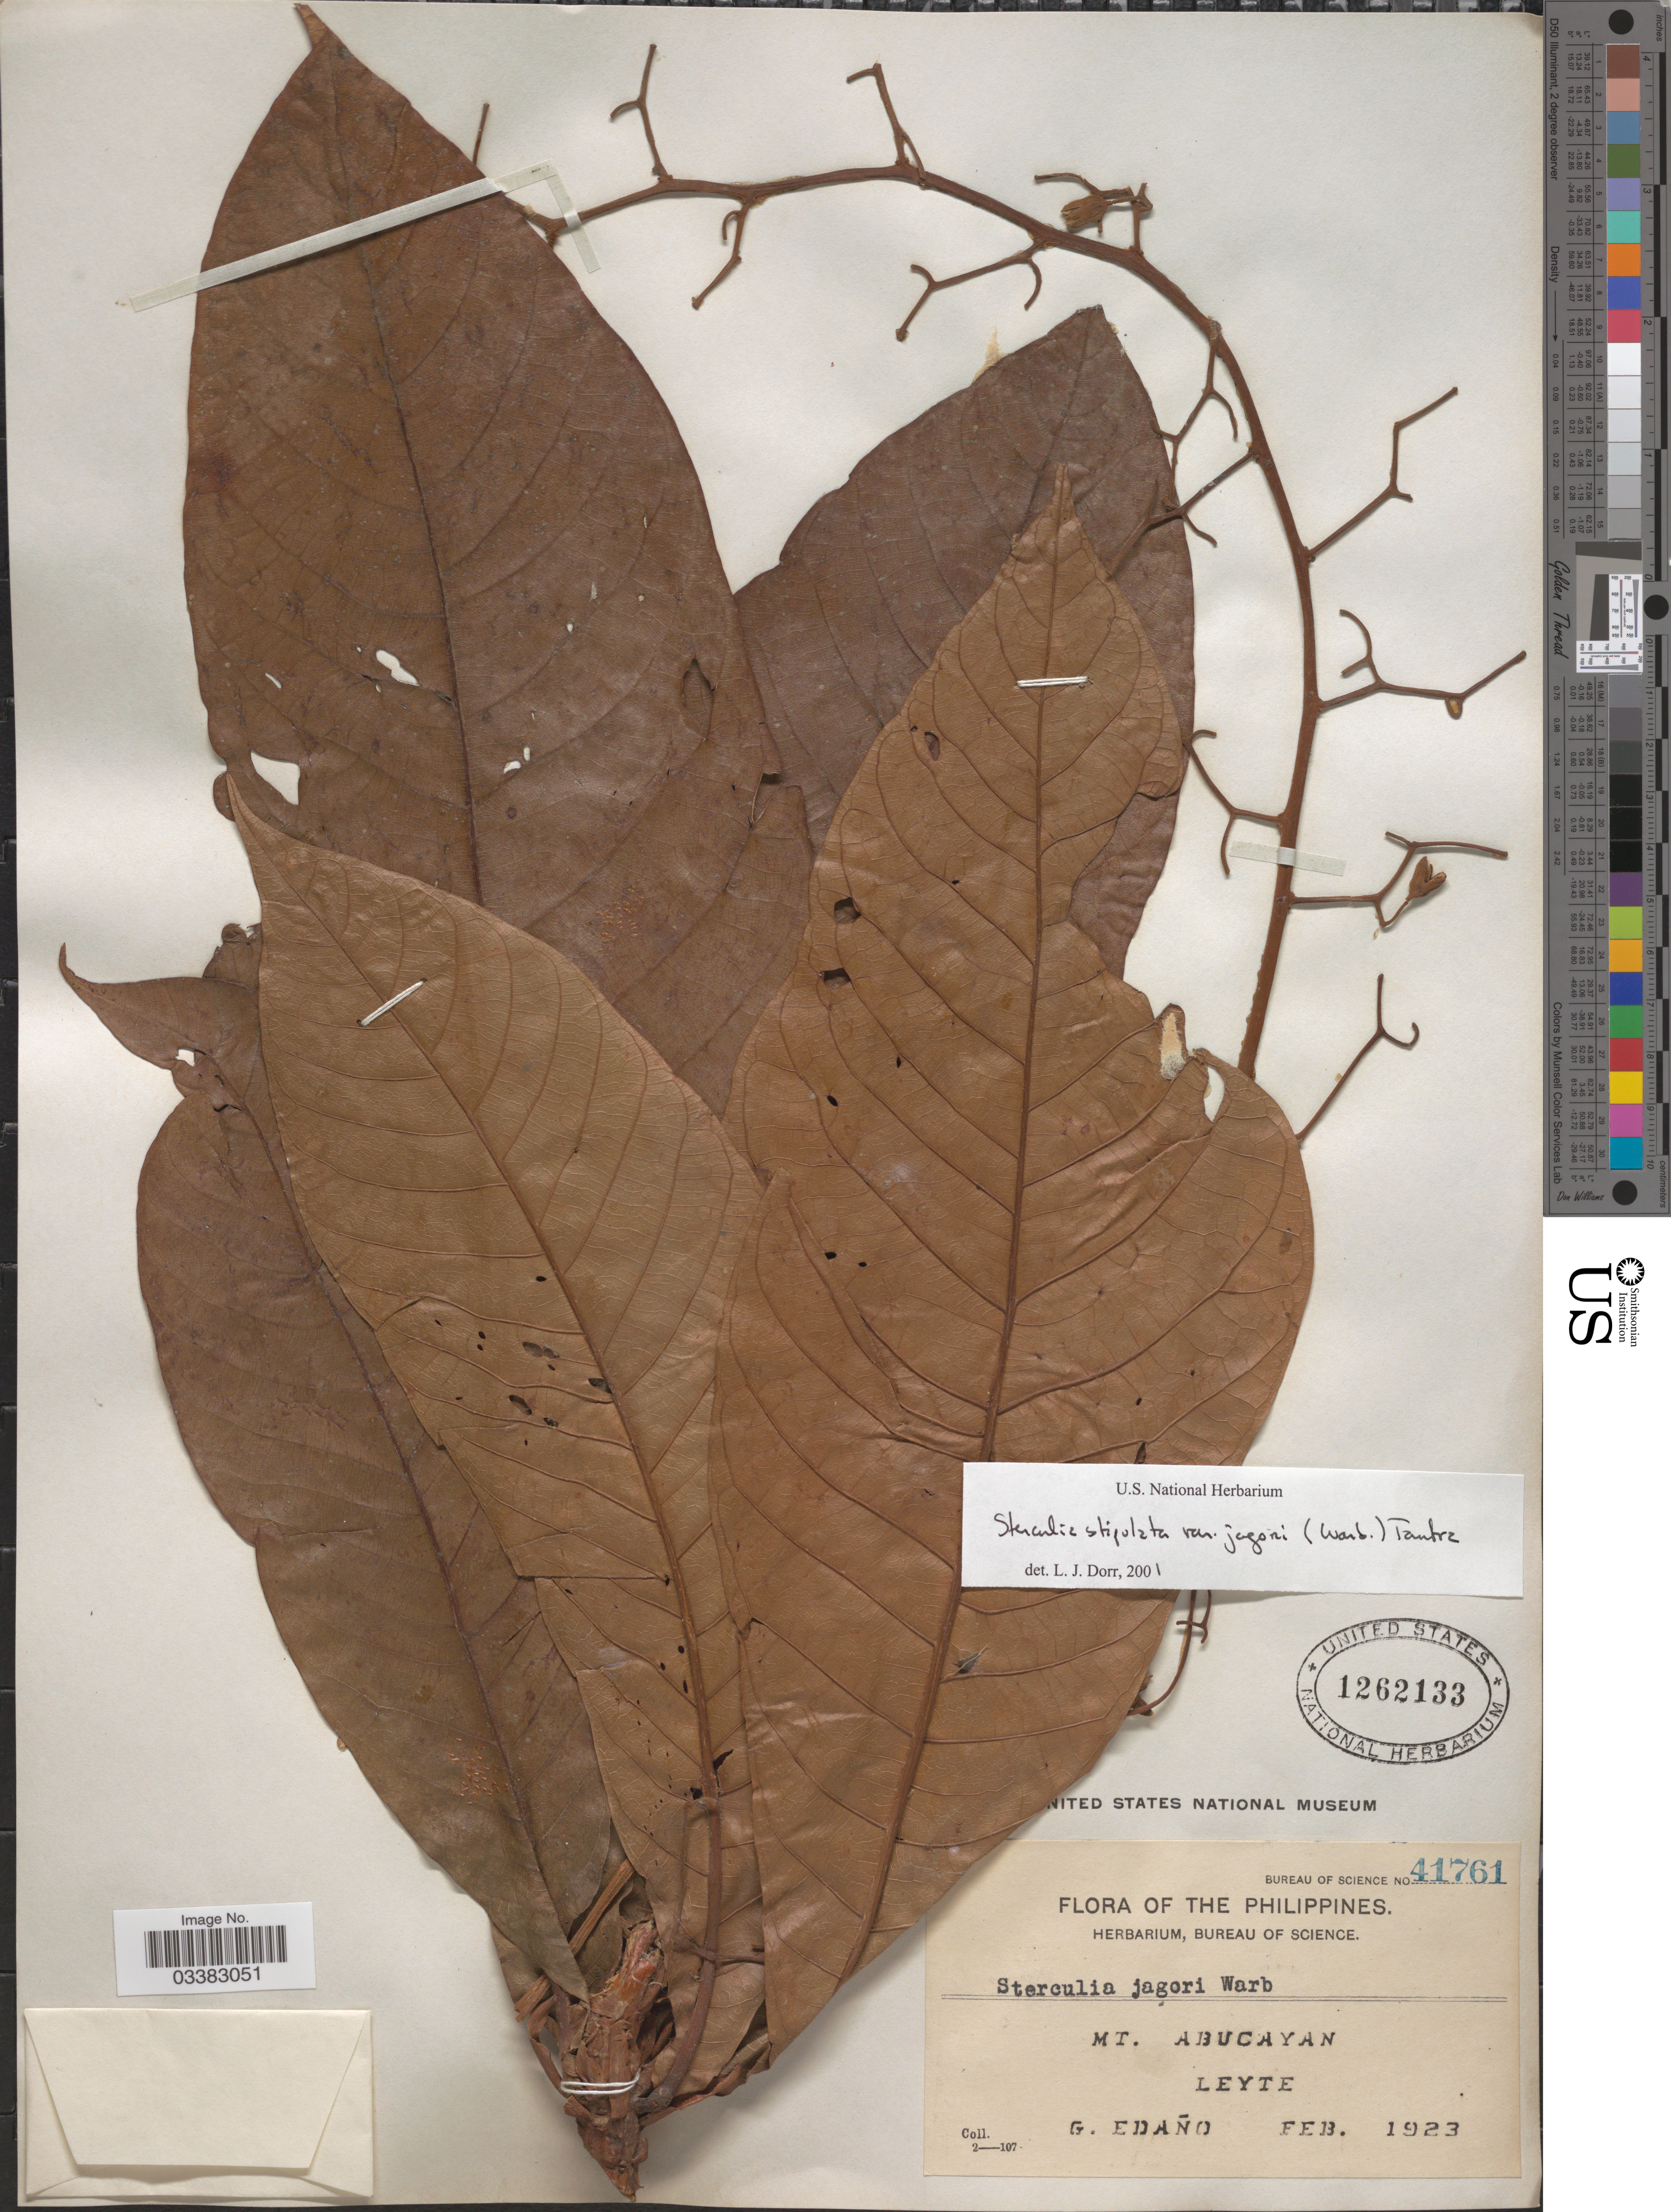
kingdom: Plantae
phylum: Tracheophyta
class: Magnoliopsida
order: Malvales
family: Malvaceae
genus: Sterculia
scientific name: Sterculia stipulata var. jagori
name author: (Warb.) Tantra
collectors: G. Edaño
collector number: Bureau of Science 41761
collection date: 1923-02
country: Philippines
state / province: Eastern Visayas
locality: Mt. Abucayan, Leyte.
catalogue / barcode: US 1262133